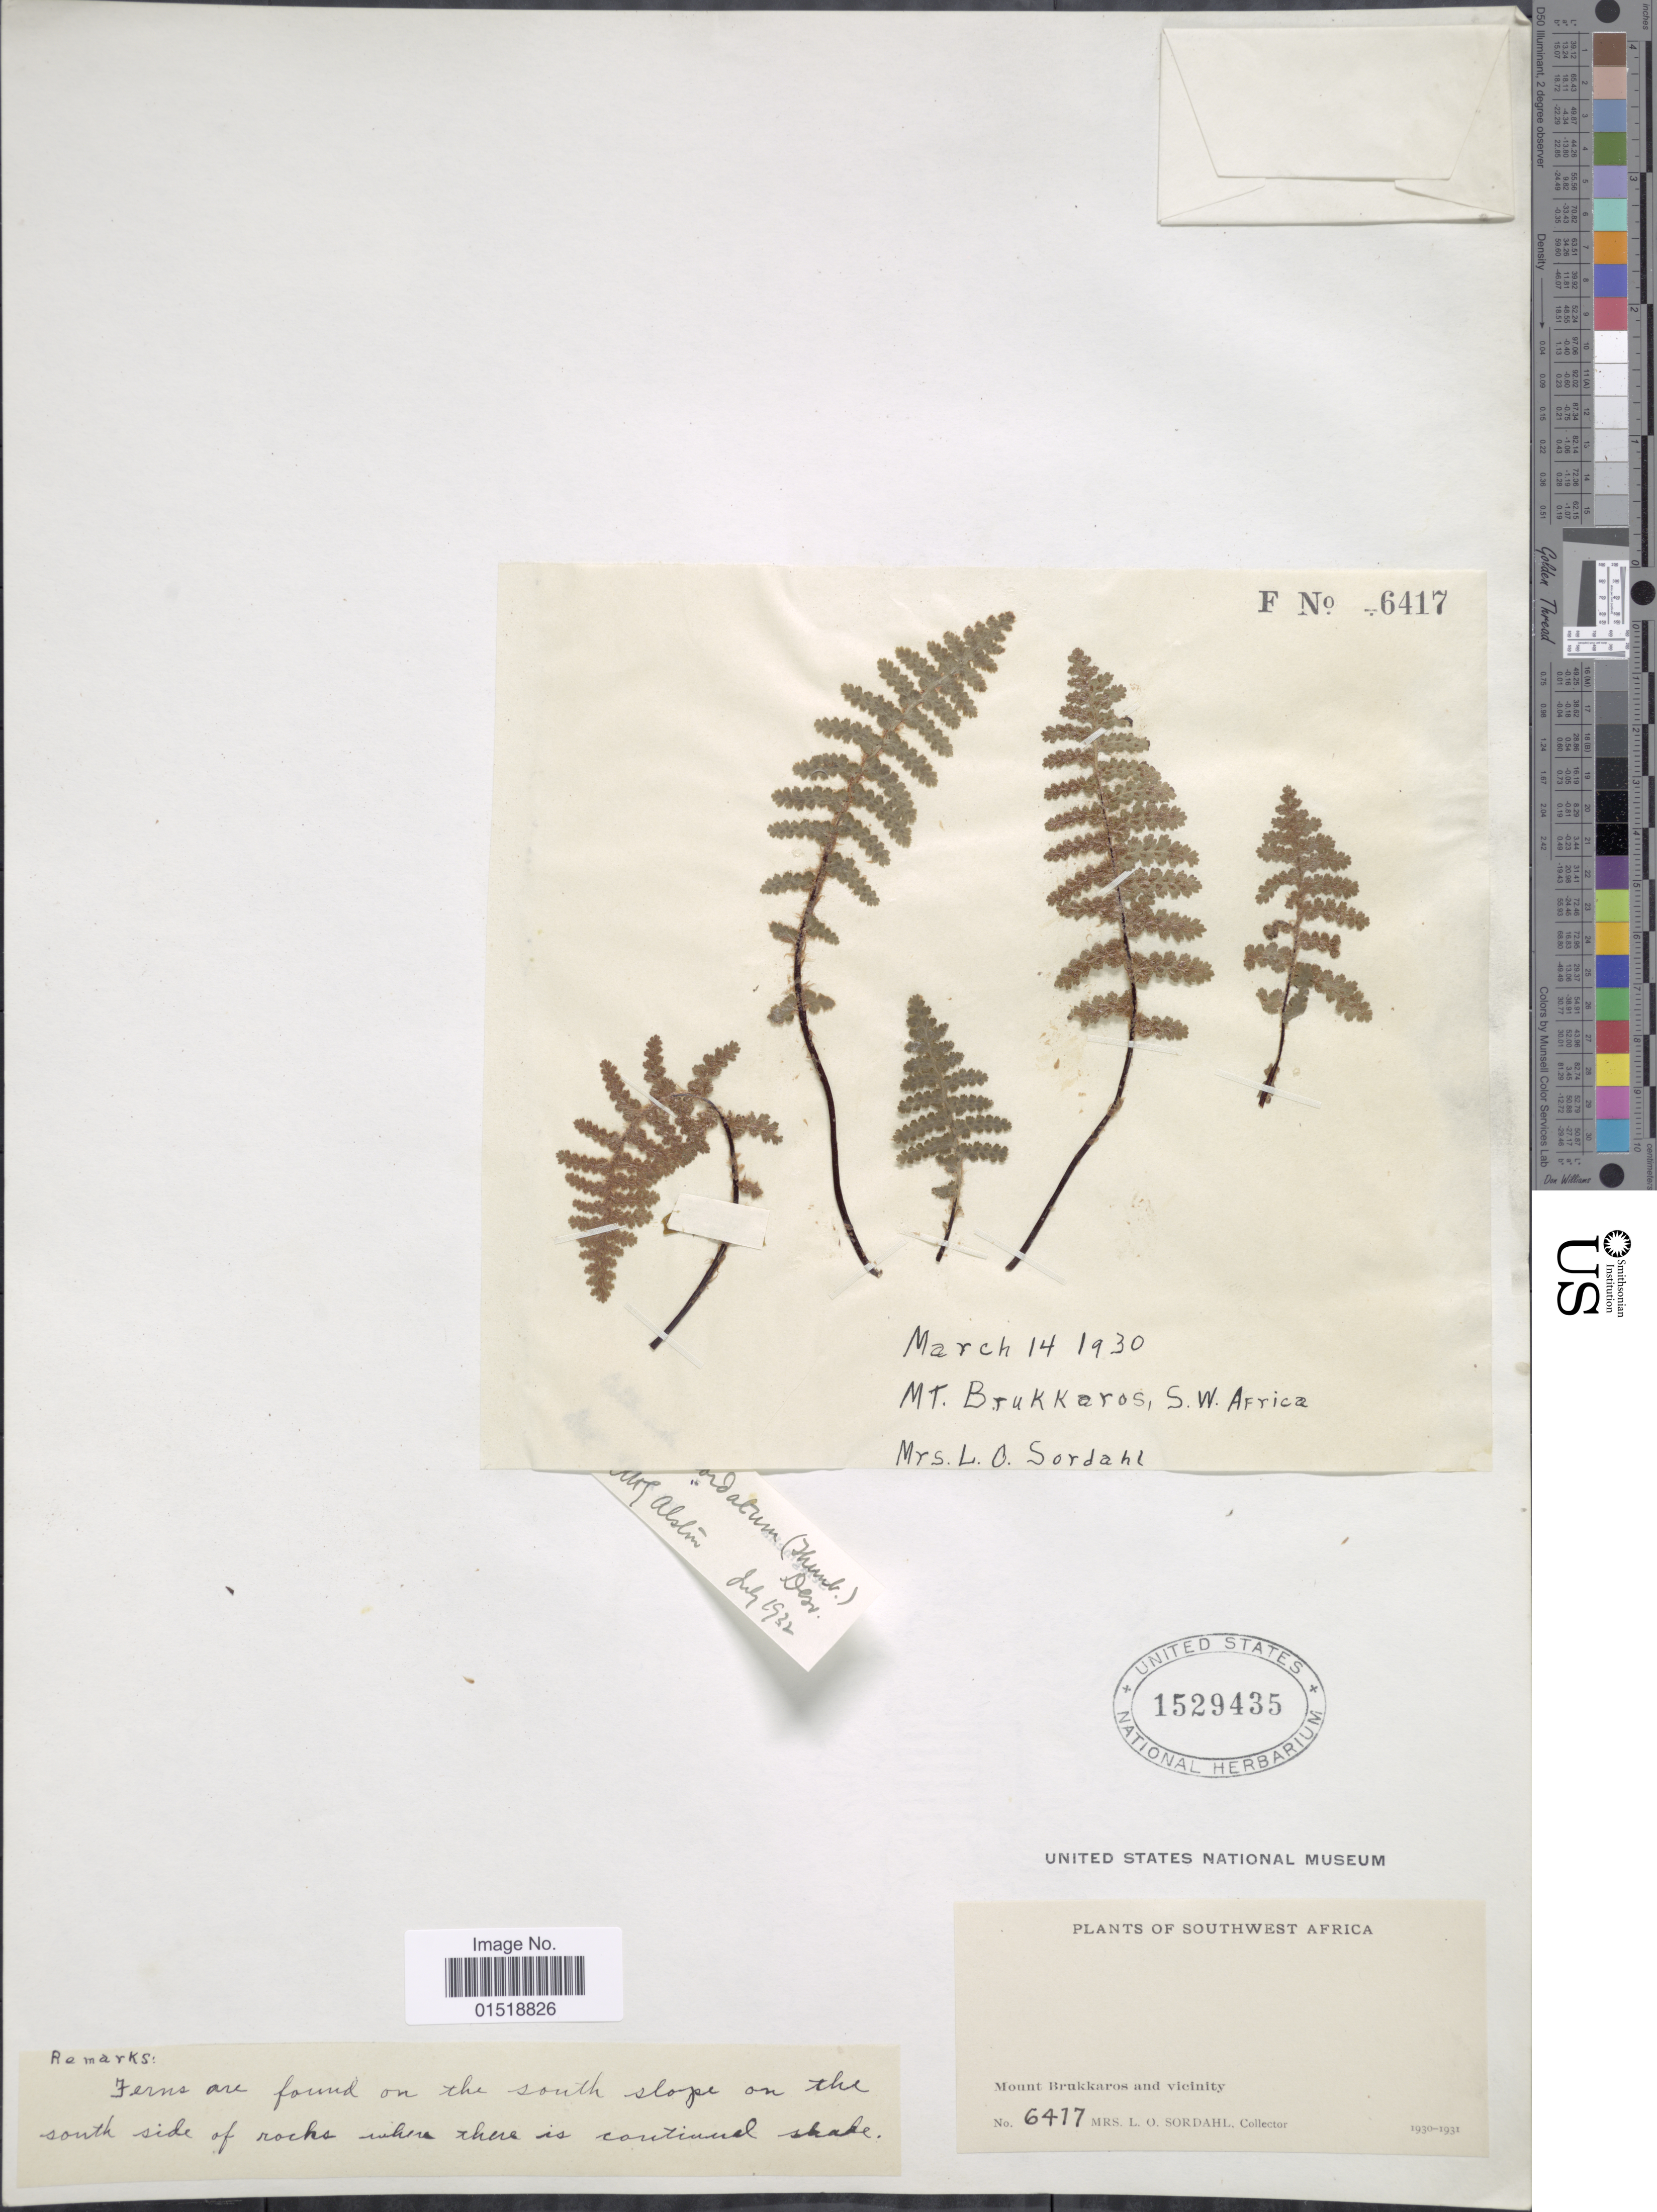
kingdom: Plantae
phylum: Tracheophyta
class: Polypodiopsida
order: Polypodiales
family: Aspleniaceae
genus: Asplenium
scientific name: Asplenium cordatum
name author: (Thunb.) Sw.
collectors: L. Sordahl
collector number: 6417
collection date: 1930-03-14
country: Namibia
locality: Southwest Africa. Mount Brukkaros and vicinity.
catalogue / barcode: US 1529435